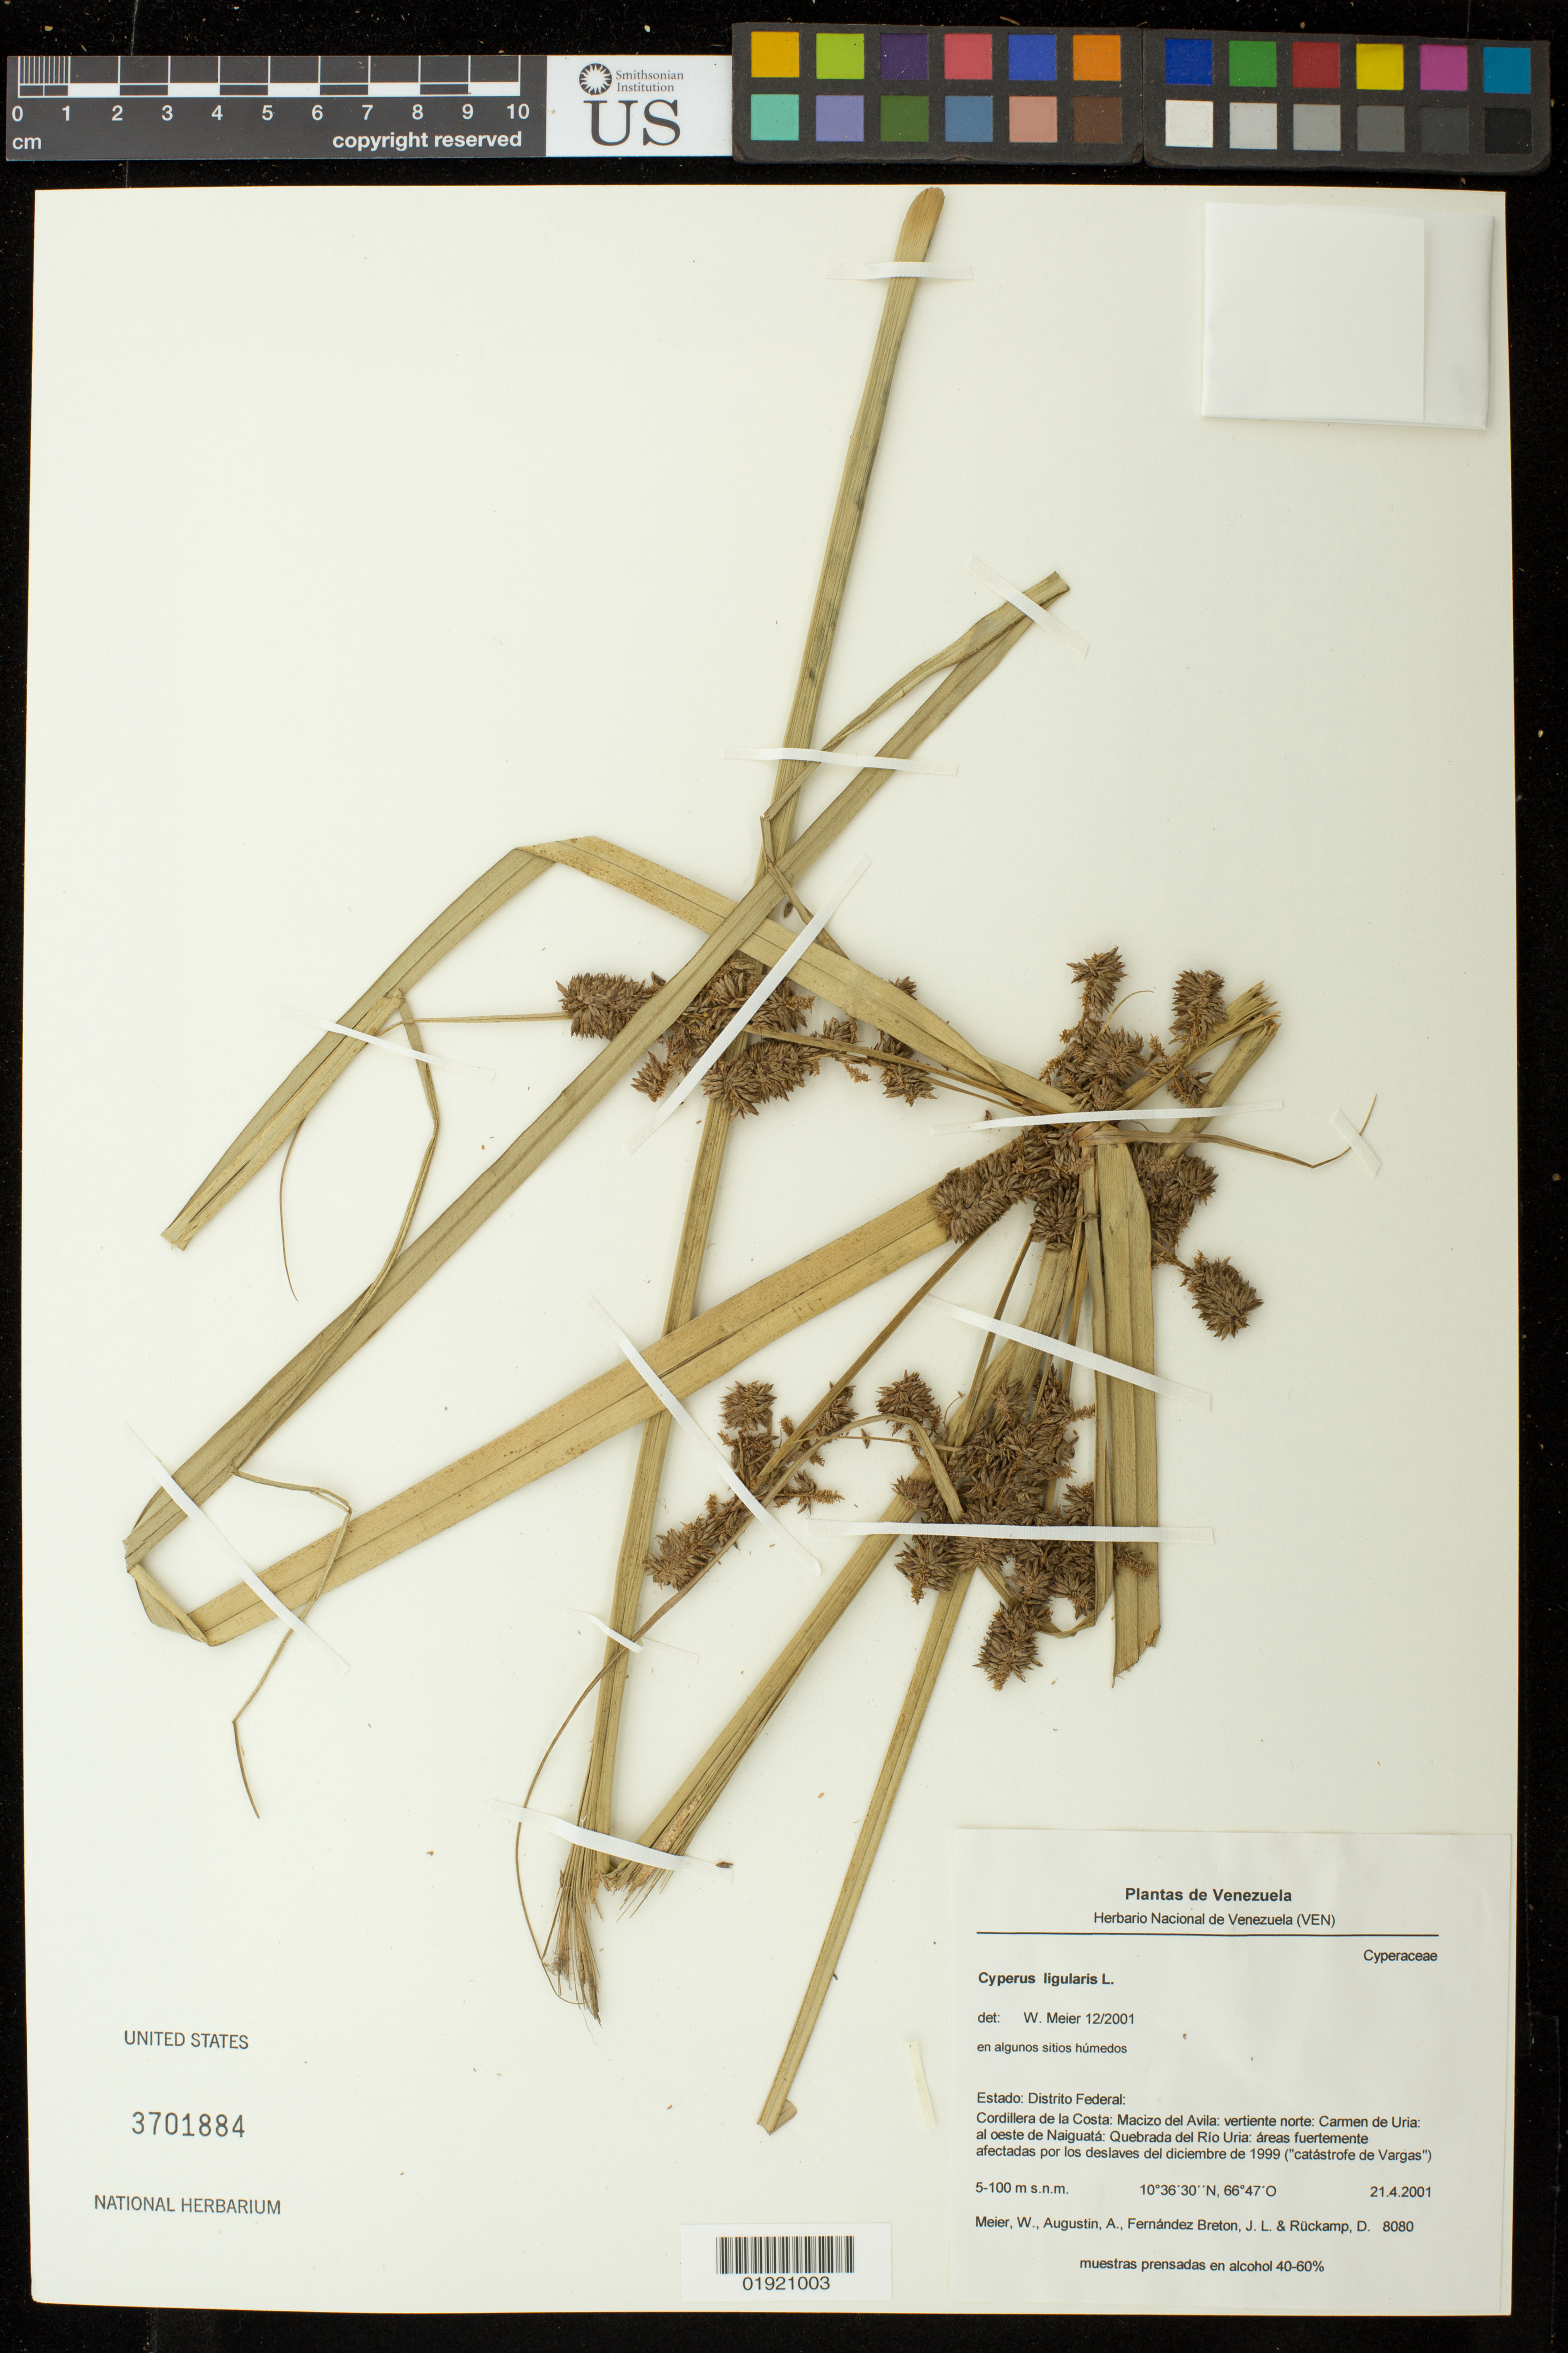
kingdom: Plantae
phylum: Tracheophyta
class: Liliopsida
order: Poales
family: Cyperaceae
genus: Cyperus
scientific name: Cyperus ligularis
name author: L.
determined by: Meier, Winfried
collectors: W. Meier, A. Augustin, J. Fernandez Breton & D. Ruckamp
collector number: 8080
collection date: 2001-04-21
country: Venezuela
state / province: Distrito Federal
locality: Estado: Distrito Federal: Cordillera de la Costa: Macizo del Avila: vertiente norte: Carmen de Uria: al oeste de Naiguata: Quebrada del Rio Uria: areas fuertemente afectadas por los deslaves del diciemebre de 1999 ("catastrofe de Vargas").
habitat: En algunos sitios humedos.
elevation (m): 5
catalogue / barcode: US 3701884